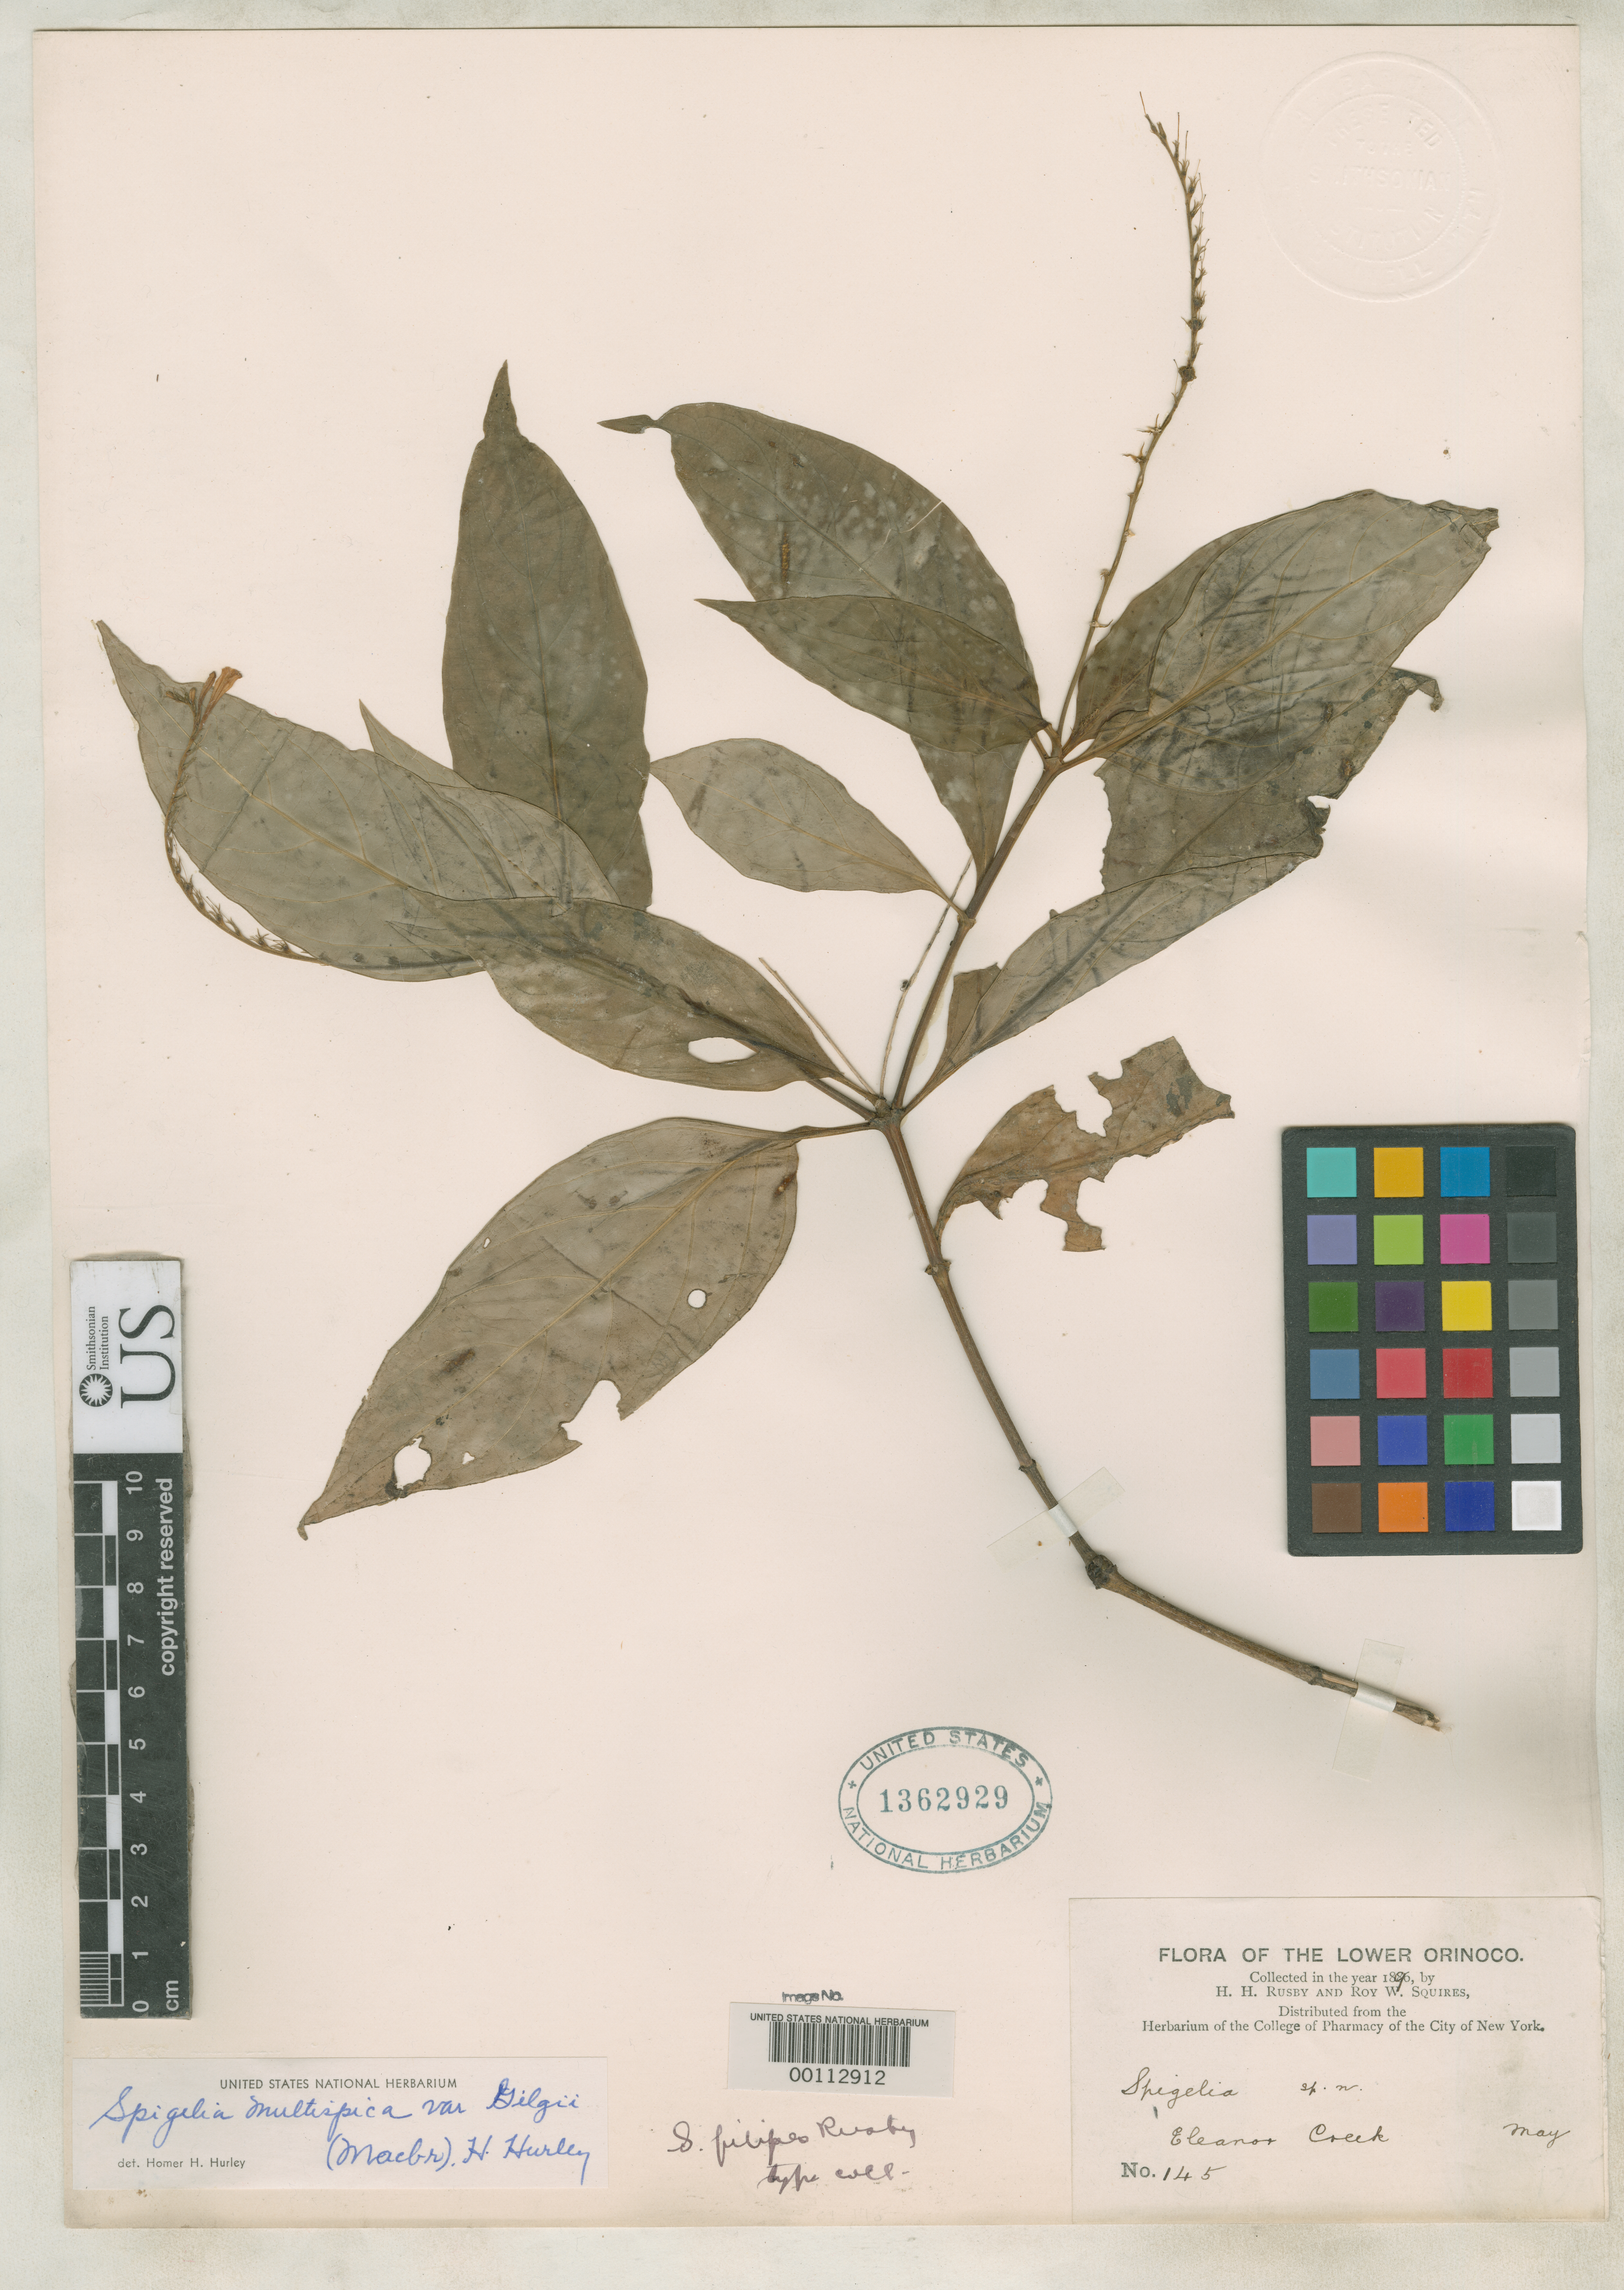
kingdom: Plantae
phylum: Tracheophyta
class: Magnoliopsida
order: Gentianales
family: Loganiaceae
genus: Spigelia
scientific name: Spigelia filipes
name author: Rusby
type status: Isotype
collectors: H. H. Rusby & R. Squires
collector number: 145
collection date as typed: May 1896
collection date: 1896-05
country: Venezuela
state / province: Delta Amacuro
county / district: Antonio Díaz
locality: Lower Orinoco, Eleanor Creek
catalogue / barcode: US 1362929